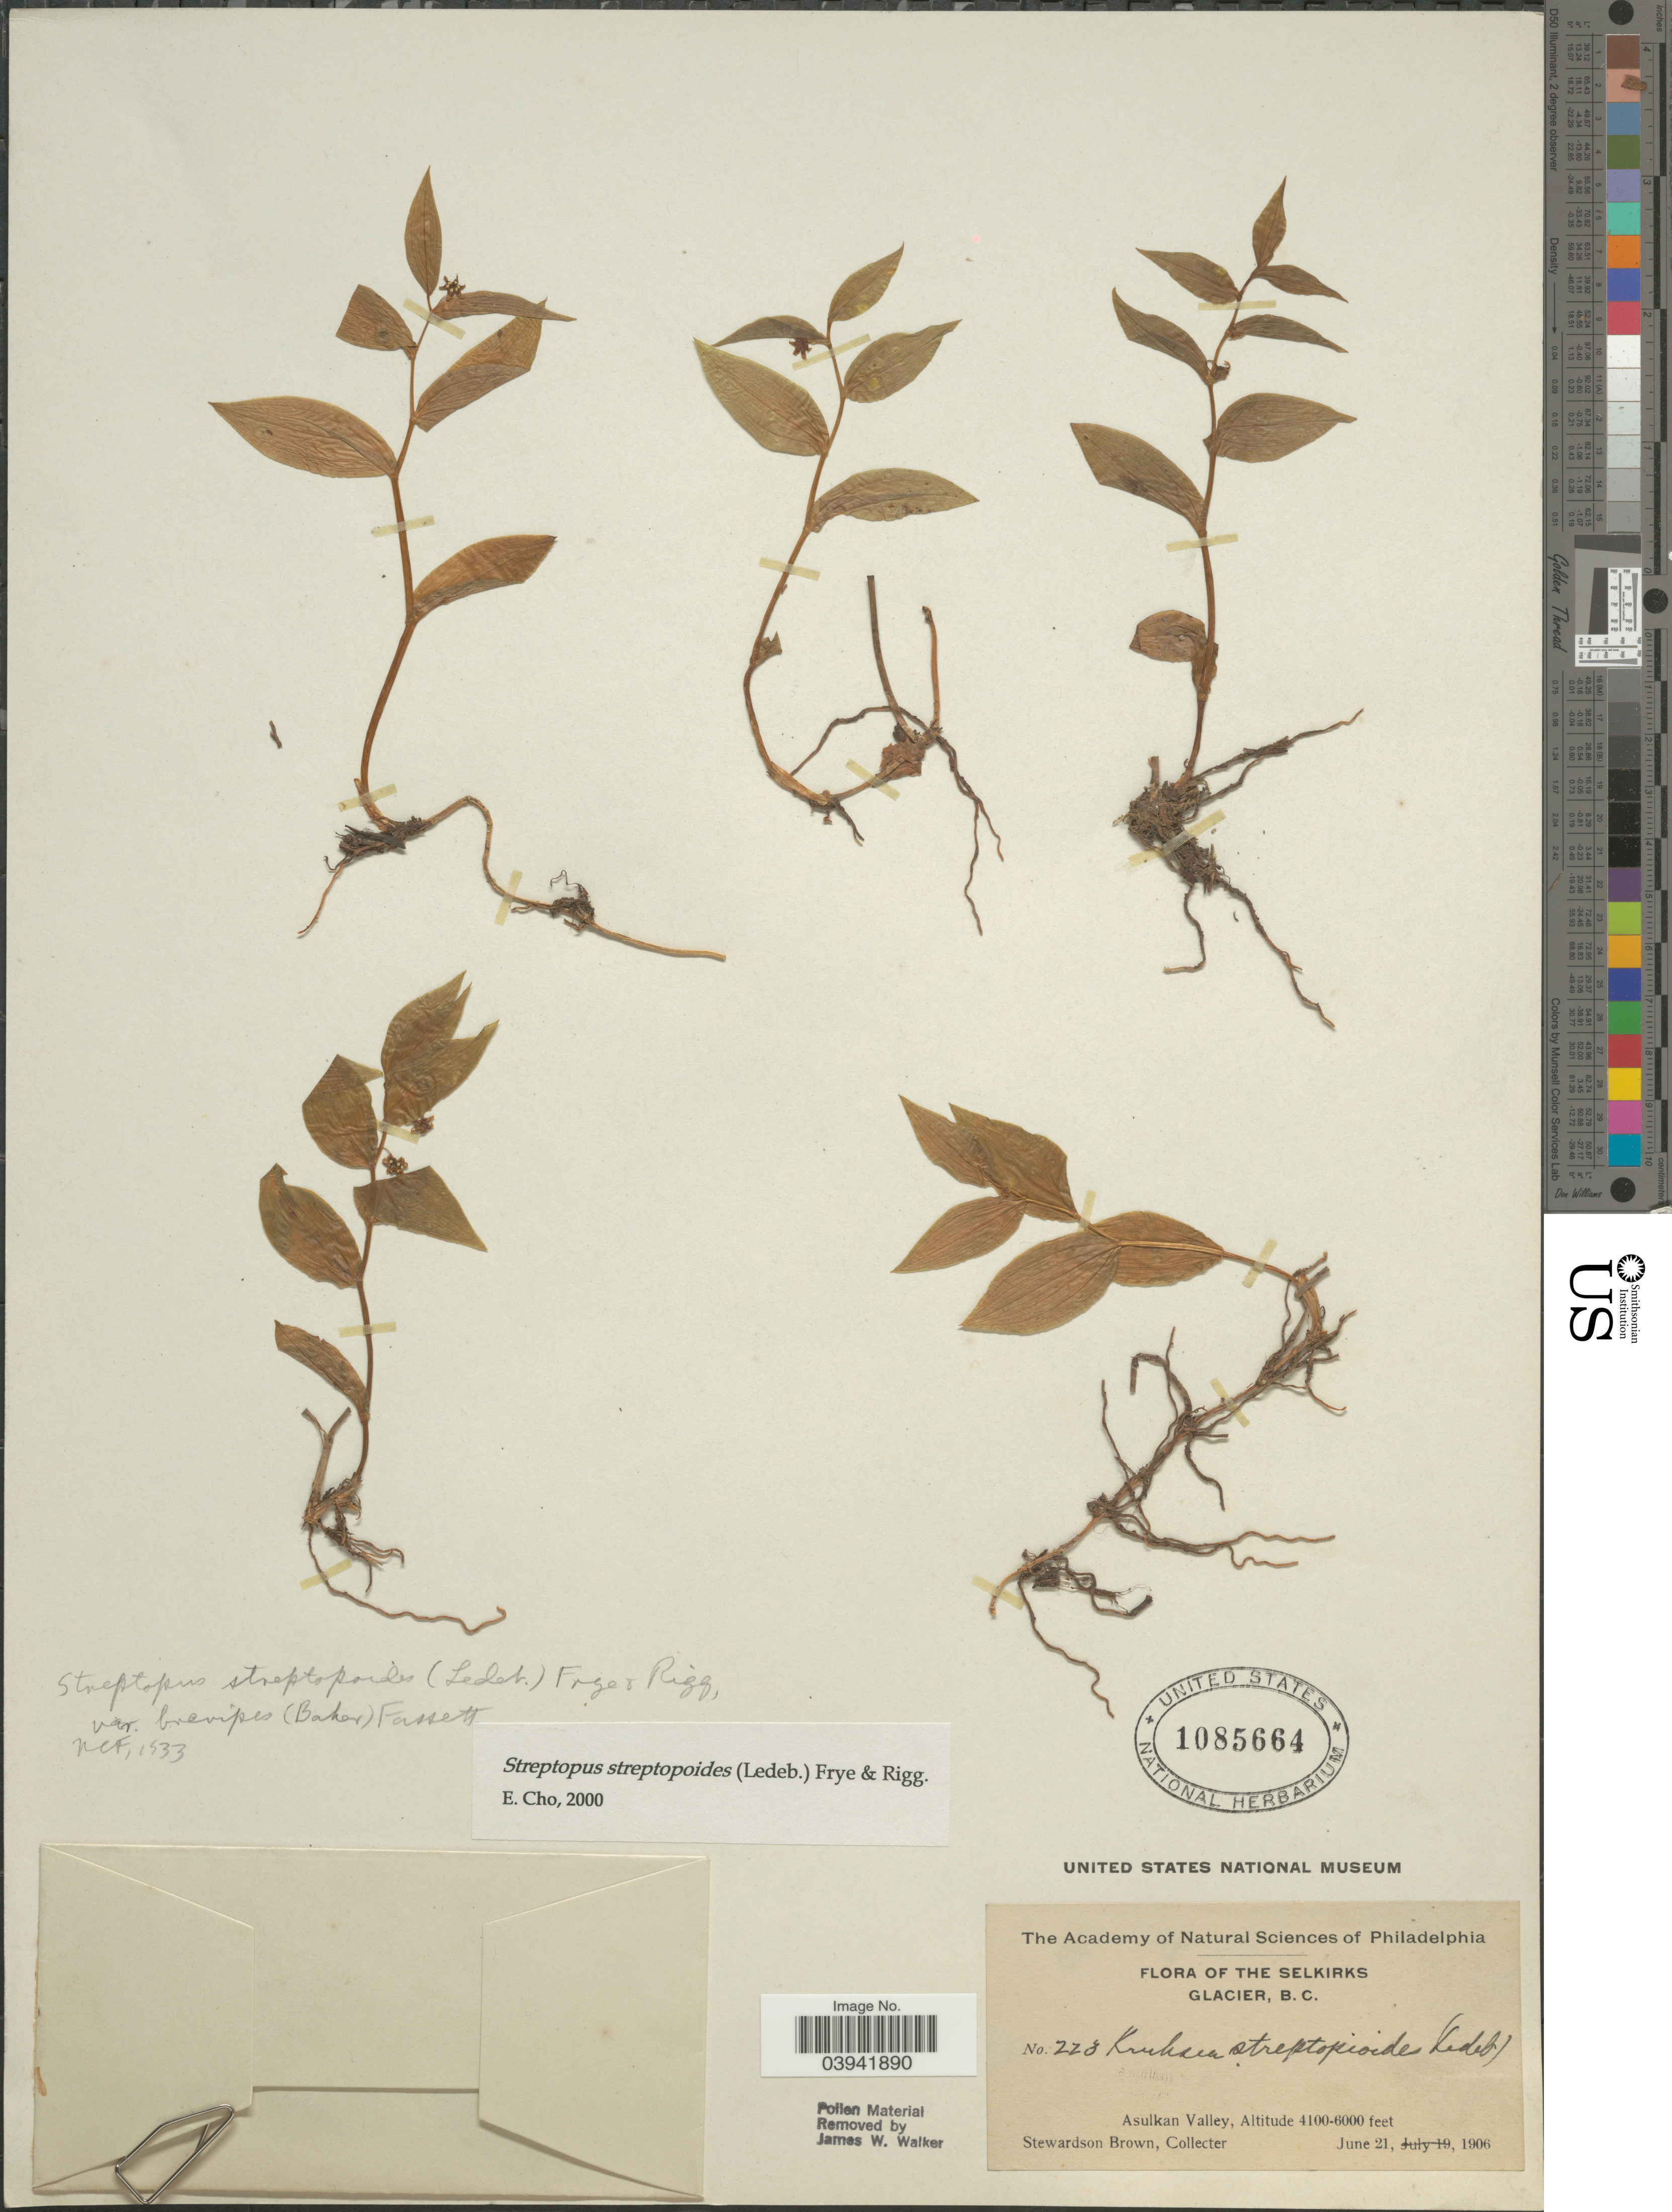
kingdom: Plantae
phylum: Tracheophyta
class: Liliopsida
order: Liliales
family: Liliaceae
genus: Streptopus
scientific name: Streptopus streptopoides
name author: (Ledeb.) Frye & Rigg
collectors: S. Brown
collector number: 223*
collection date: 1906-06-21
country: Canada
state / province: British Columbia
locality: The Selkirks Glacier. Asulkan Valley.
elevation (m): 1250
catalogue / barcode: US 1085664